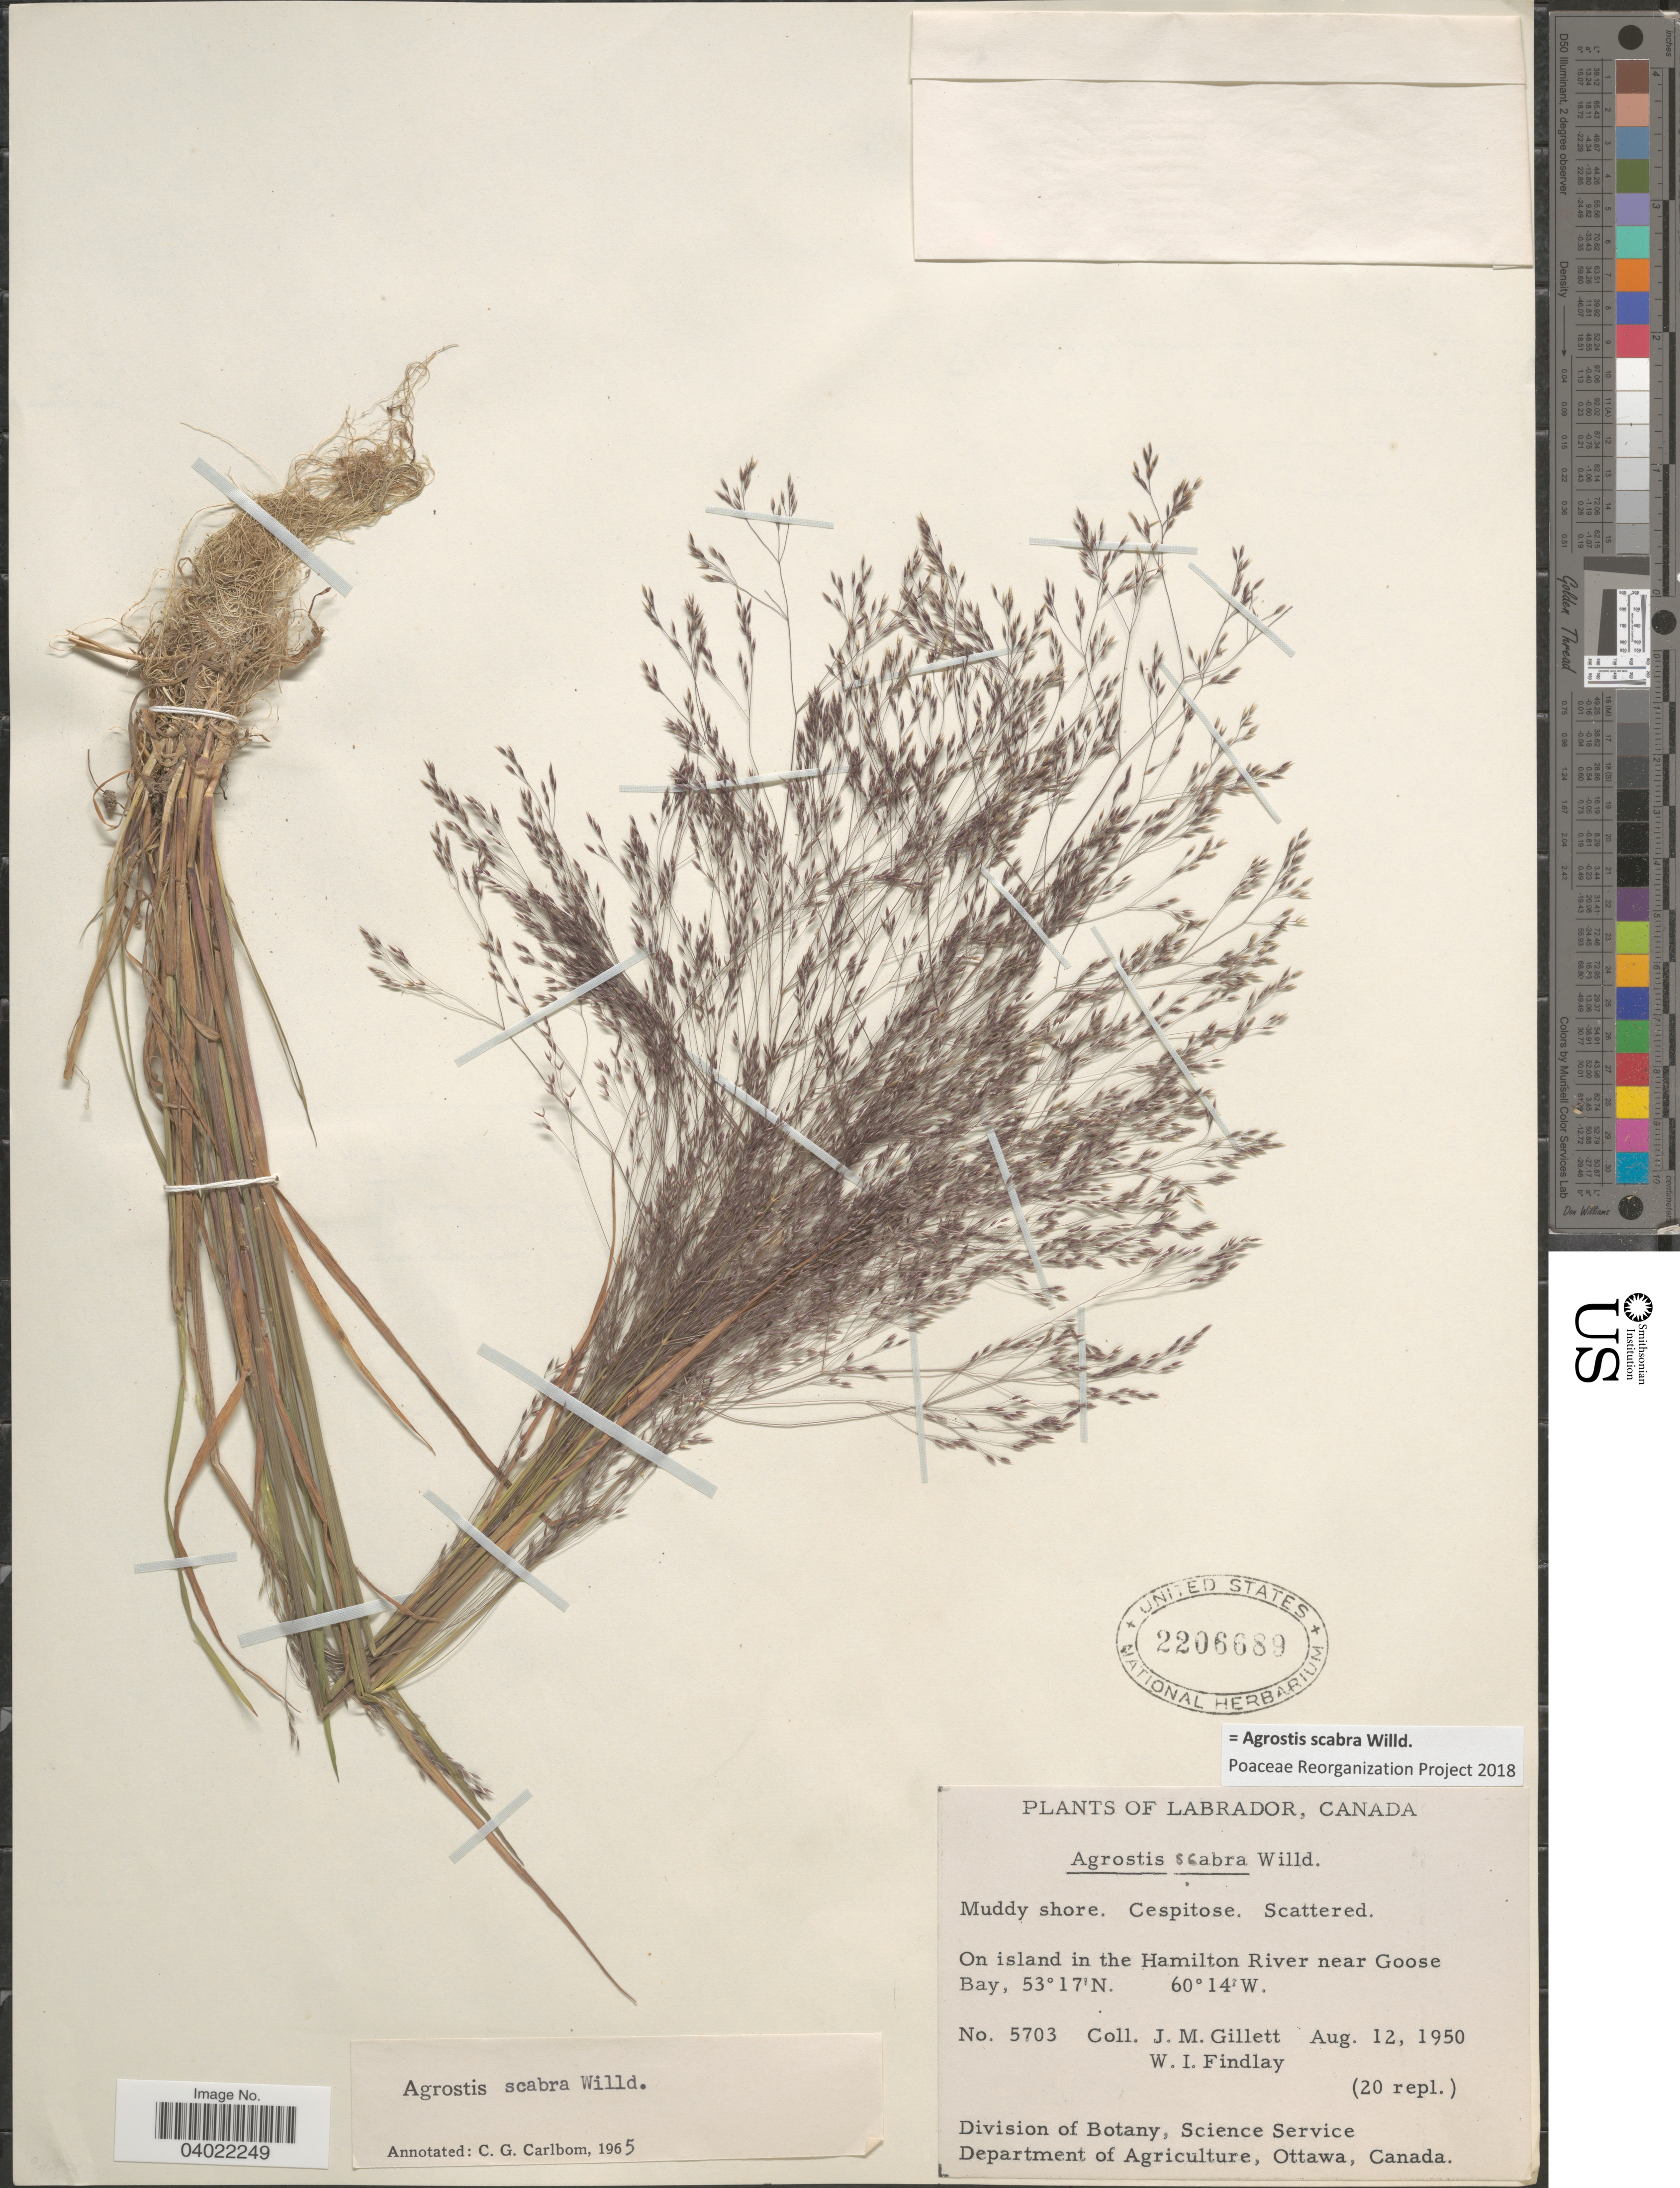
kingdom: Plantae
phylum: Tracheophyta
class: Liliopsida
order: Poales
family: Poaceae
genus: Agrostis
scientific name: Agrostis scabra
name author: Willd.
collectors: J. M. Gillett & W. Findlay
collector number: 5703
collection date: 1950-08-12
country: Canada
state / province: Newfoundland and Labrador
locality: Labrador. On island in the Hamilton River near Goose Bay.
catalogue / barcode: US 2206689